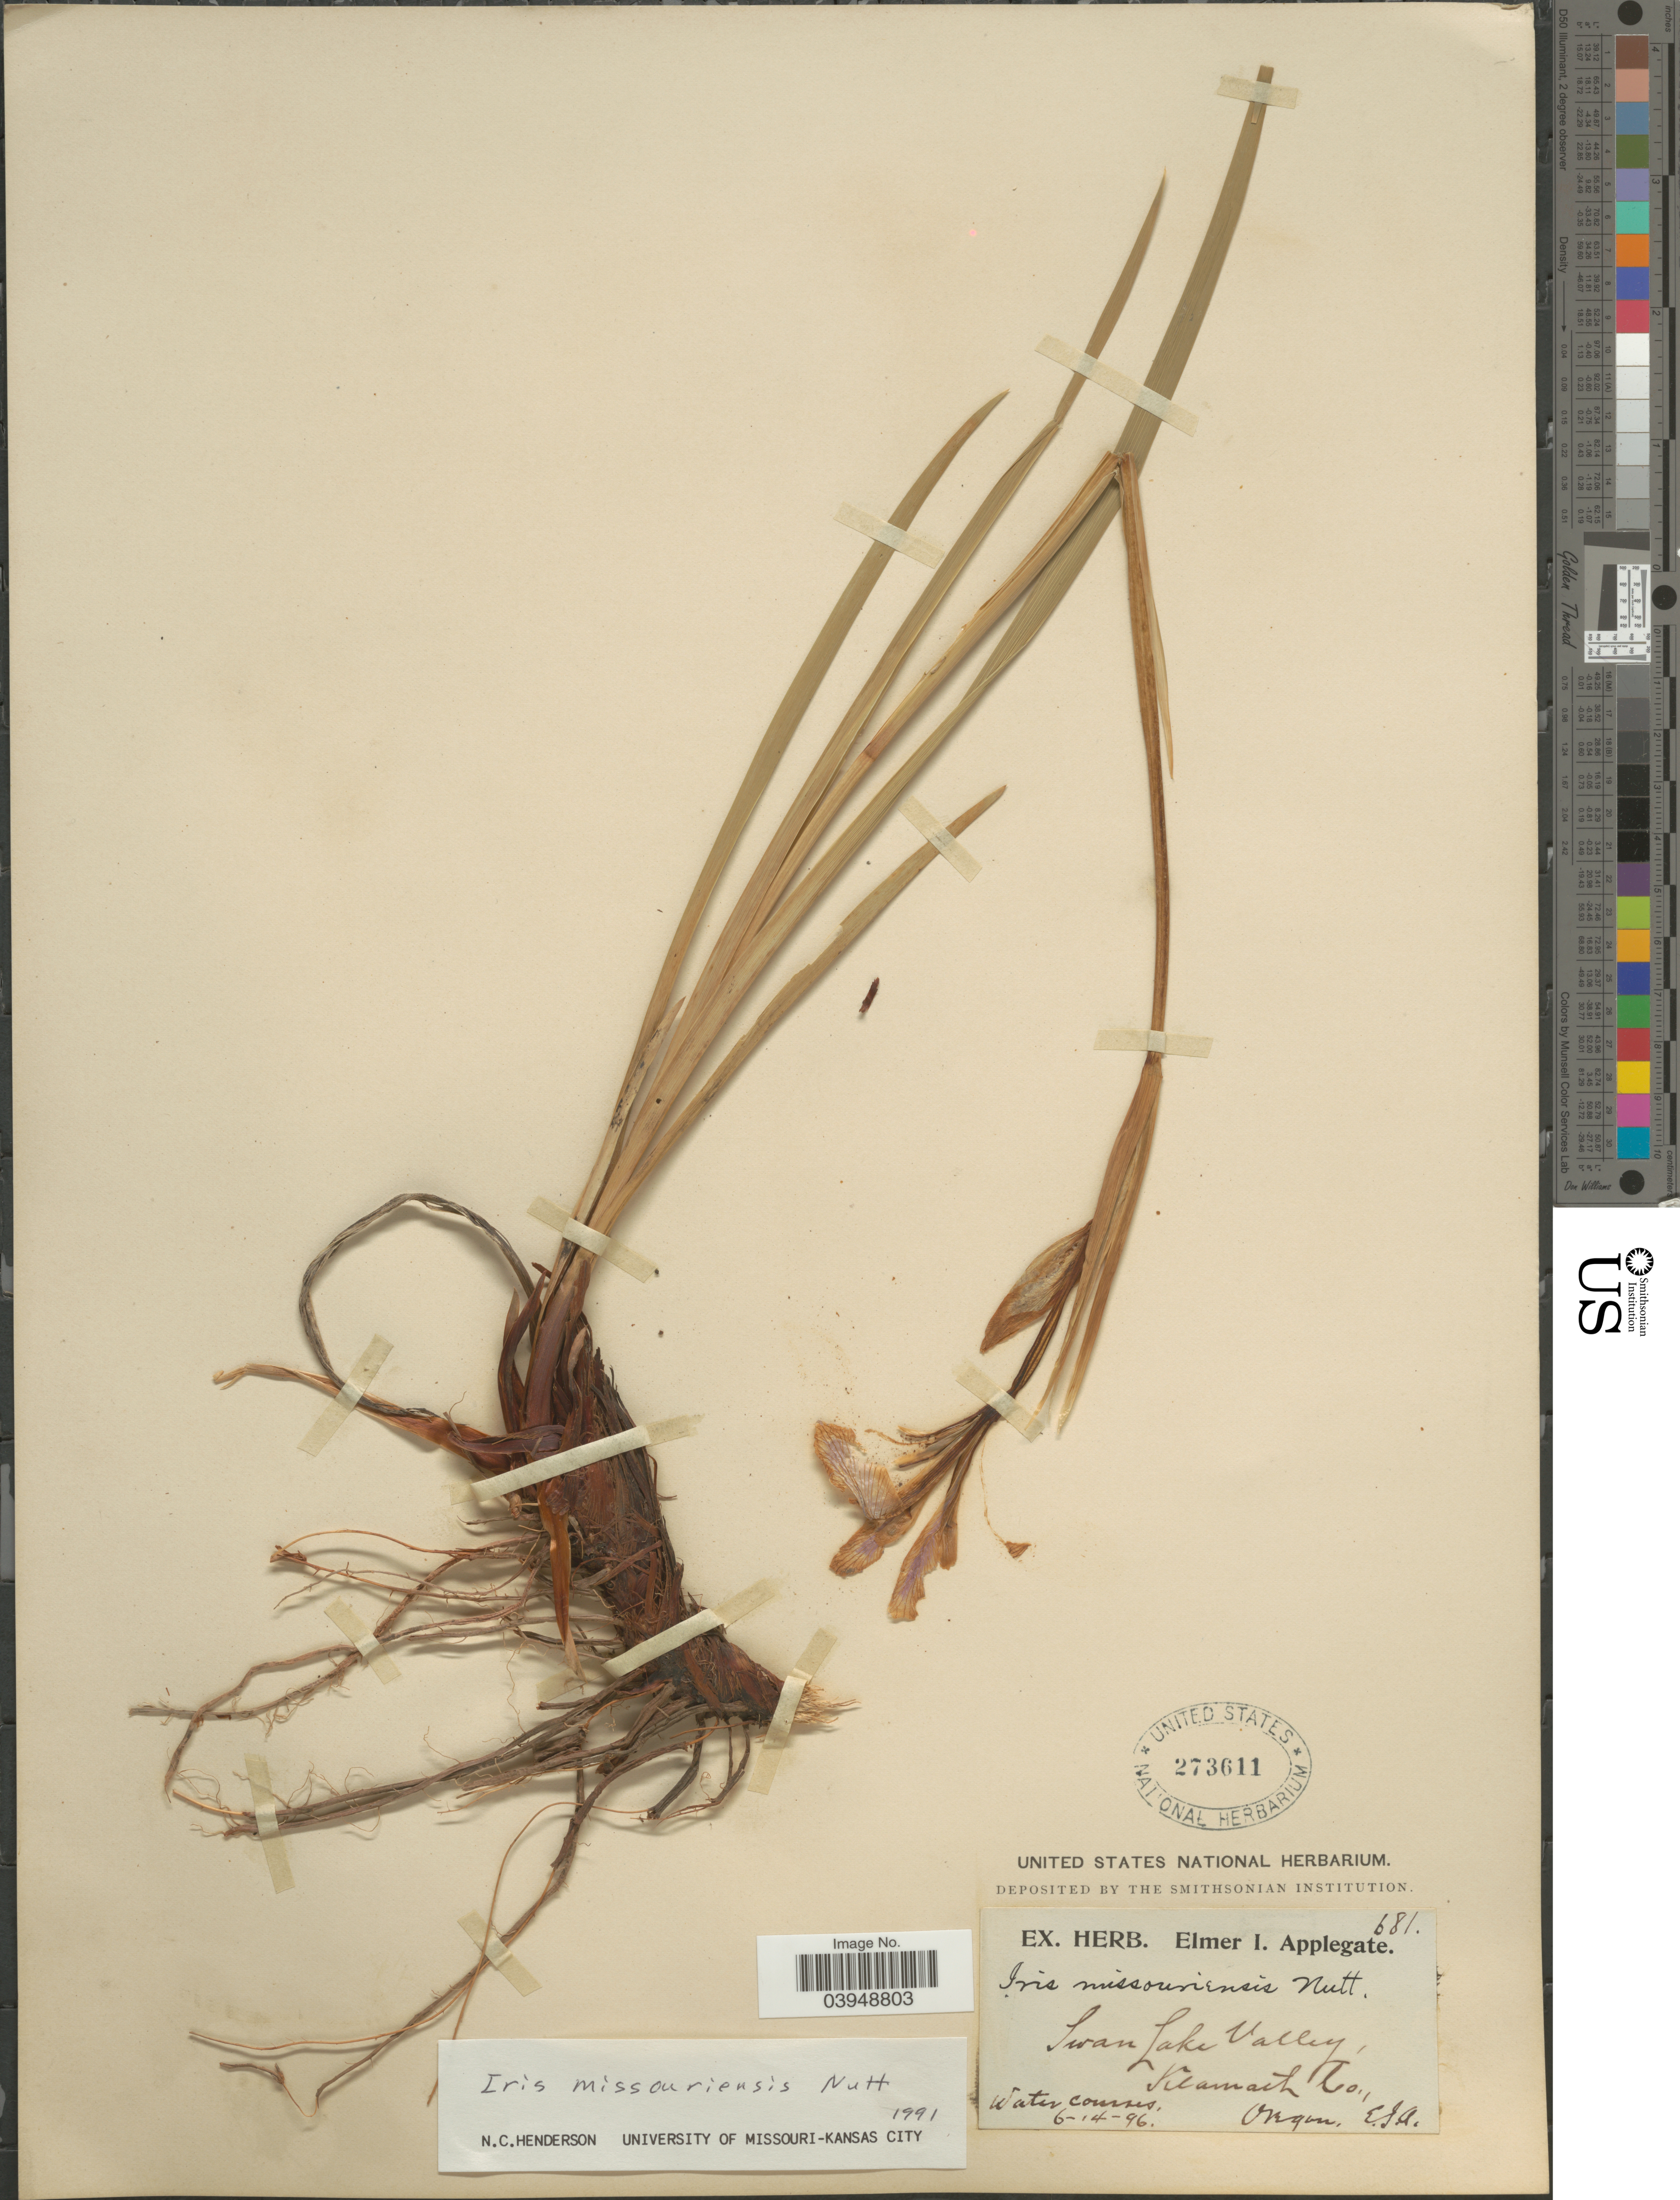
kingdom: Plantae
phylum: Tracheophyta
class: Liliopsida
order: Asparagales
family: Iridaceae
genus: Iris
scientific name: Iris missouriensis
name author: Nutt.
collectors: E. I. Applegate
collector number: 681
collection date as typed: Transcribed d/m/y: 14/6/96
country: United States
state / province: Oregon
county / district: Klamath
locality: Swan Lake Valley, Klamath Co.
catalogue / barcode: US 273611